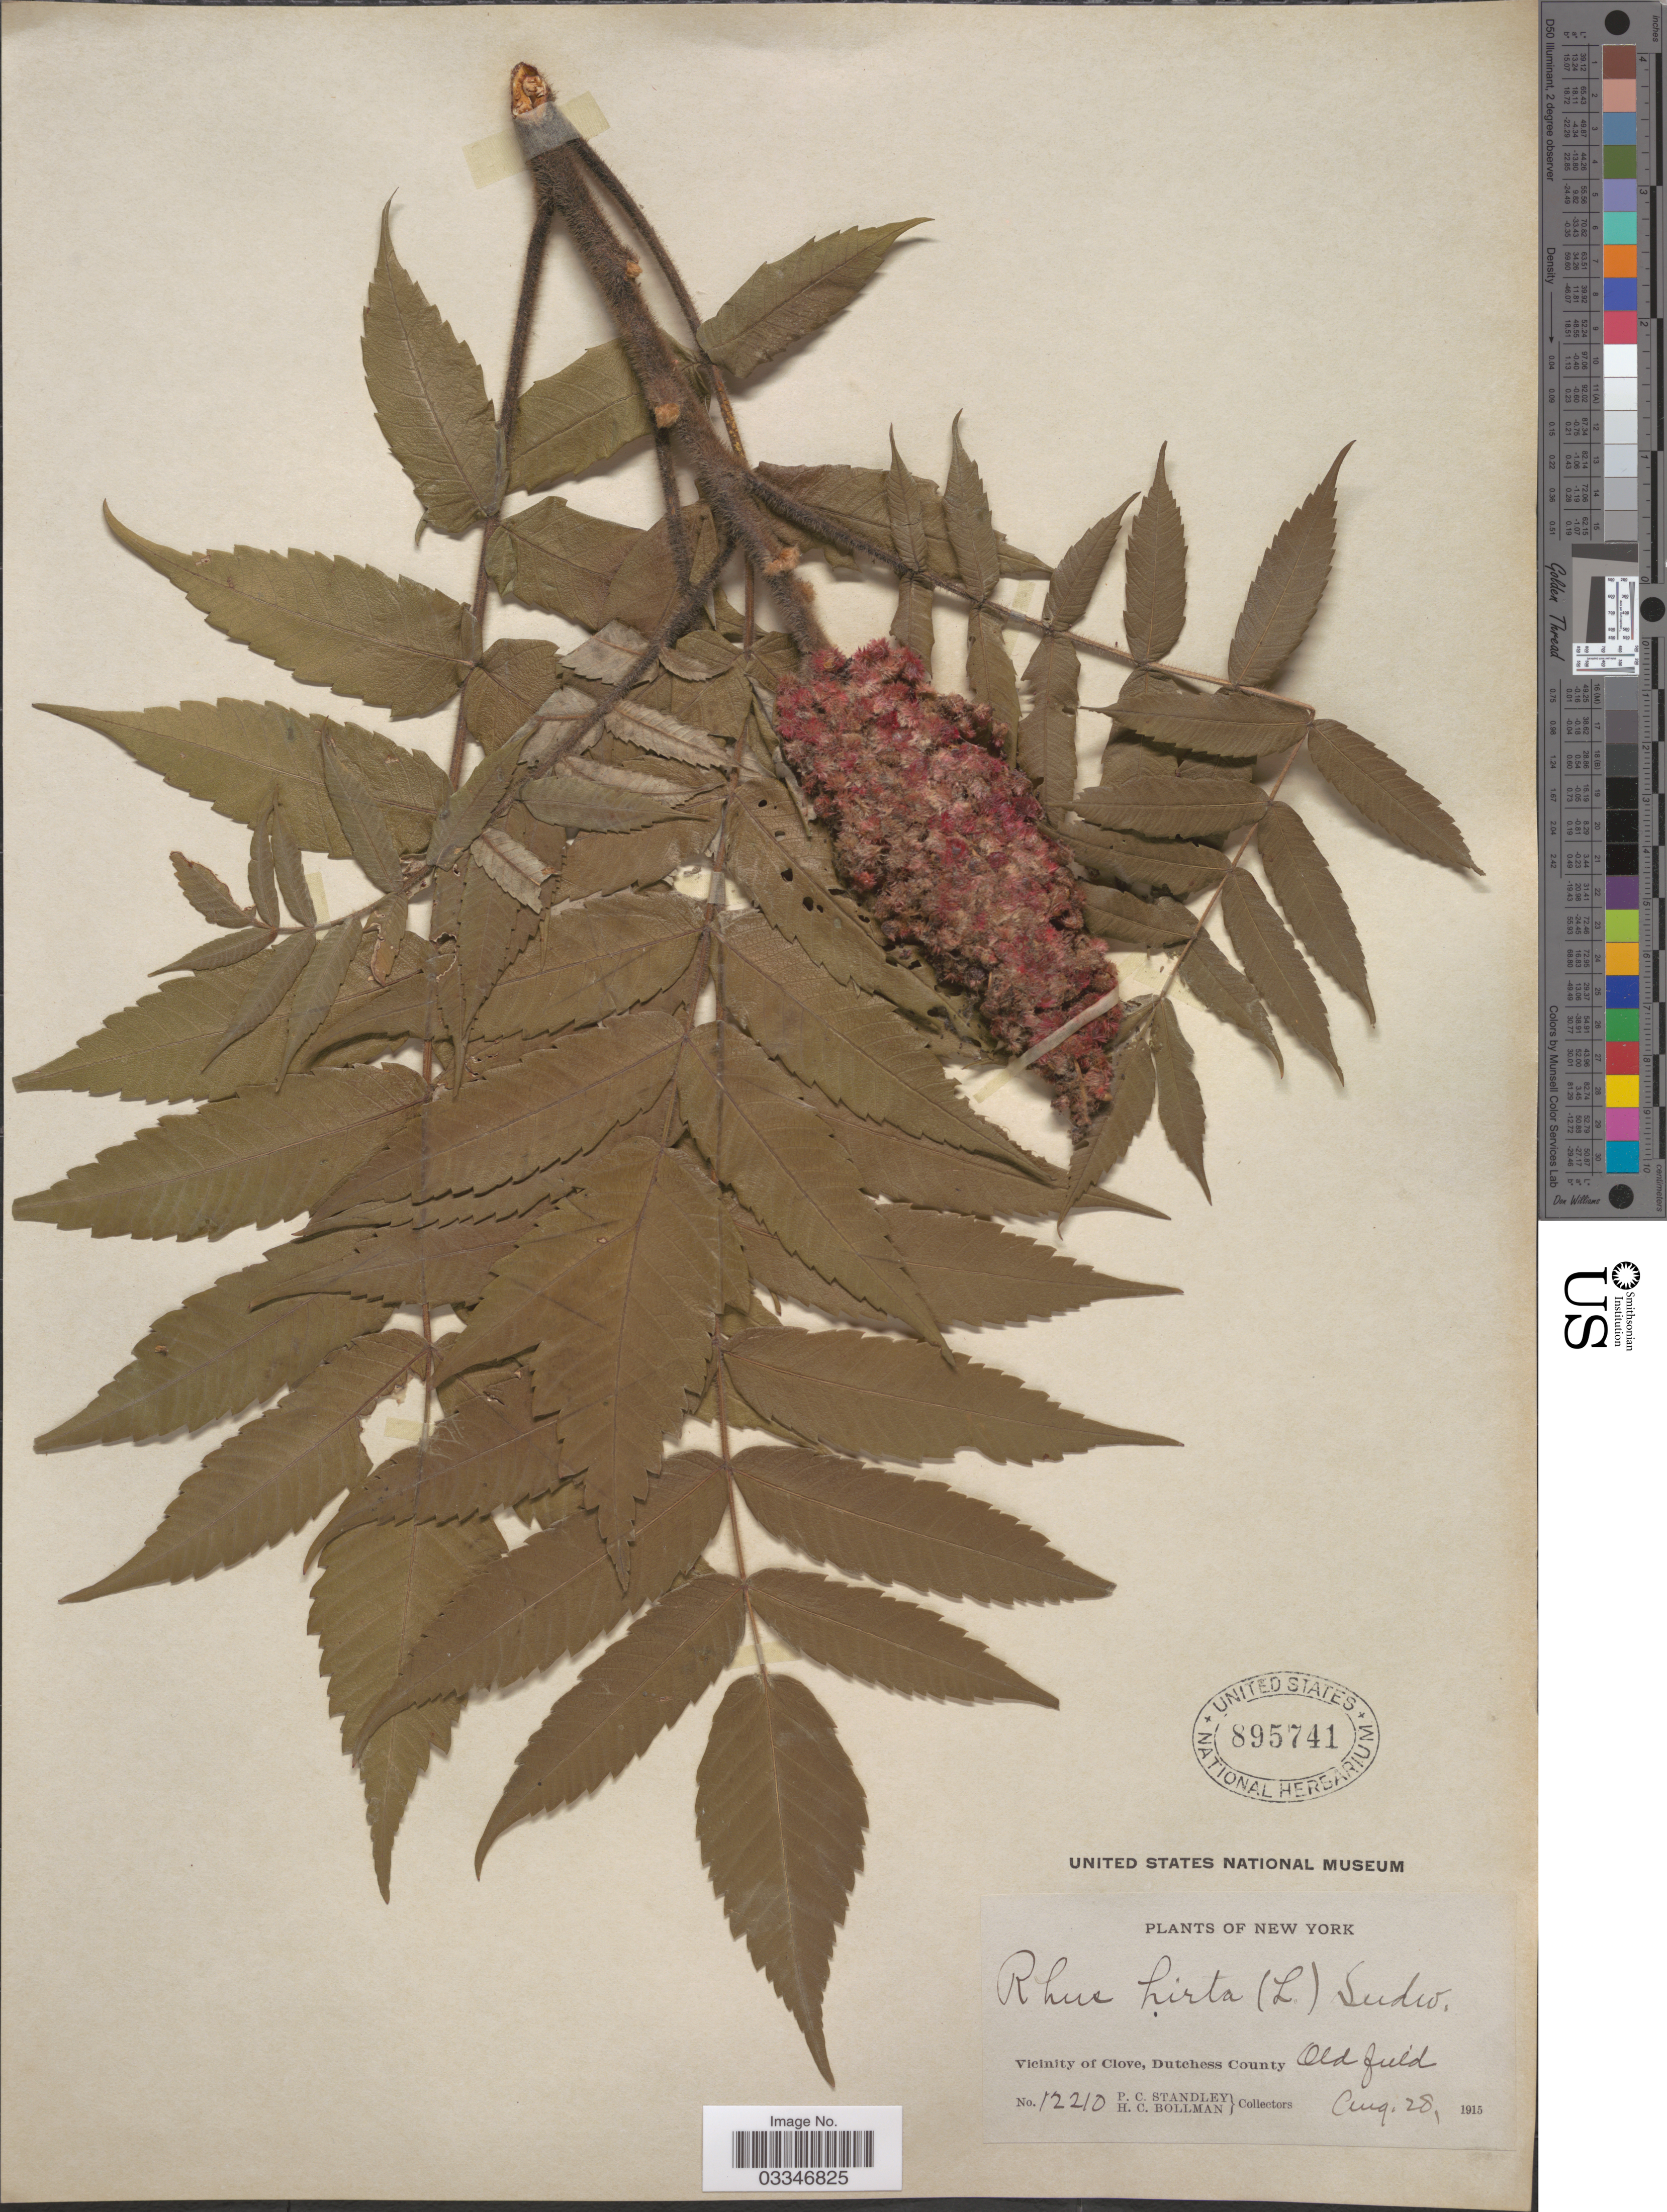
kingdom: Plantae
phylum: Tracheophyta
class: Magnoliopsida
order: Sapindales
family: Anacardiaceae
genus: Rhus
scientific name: Rhus typhina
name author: L.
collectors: P. C. Standley & H. C. Bollman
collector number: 12210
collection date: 1915-08-28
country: United States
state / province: New York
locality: Vicinity of Clove, Dutchess County, Old field.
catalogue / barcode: US 895741